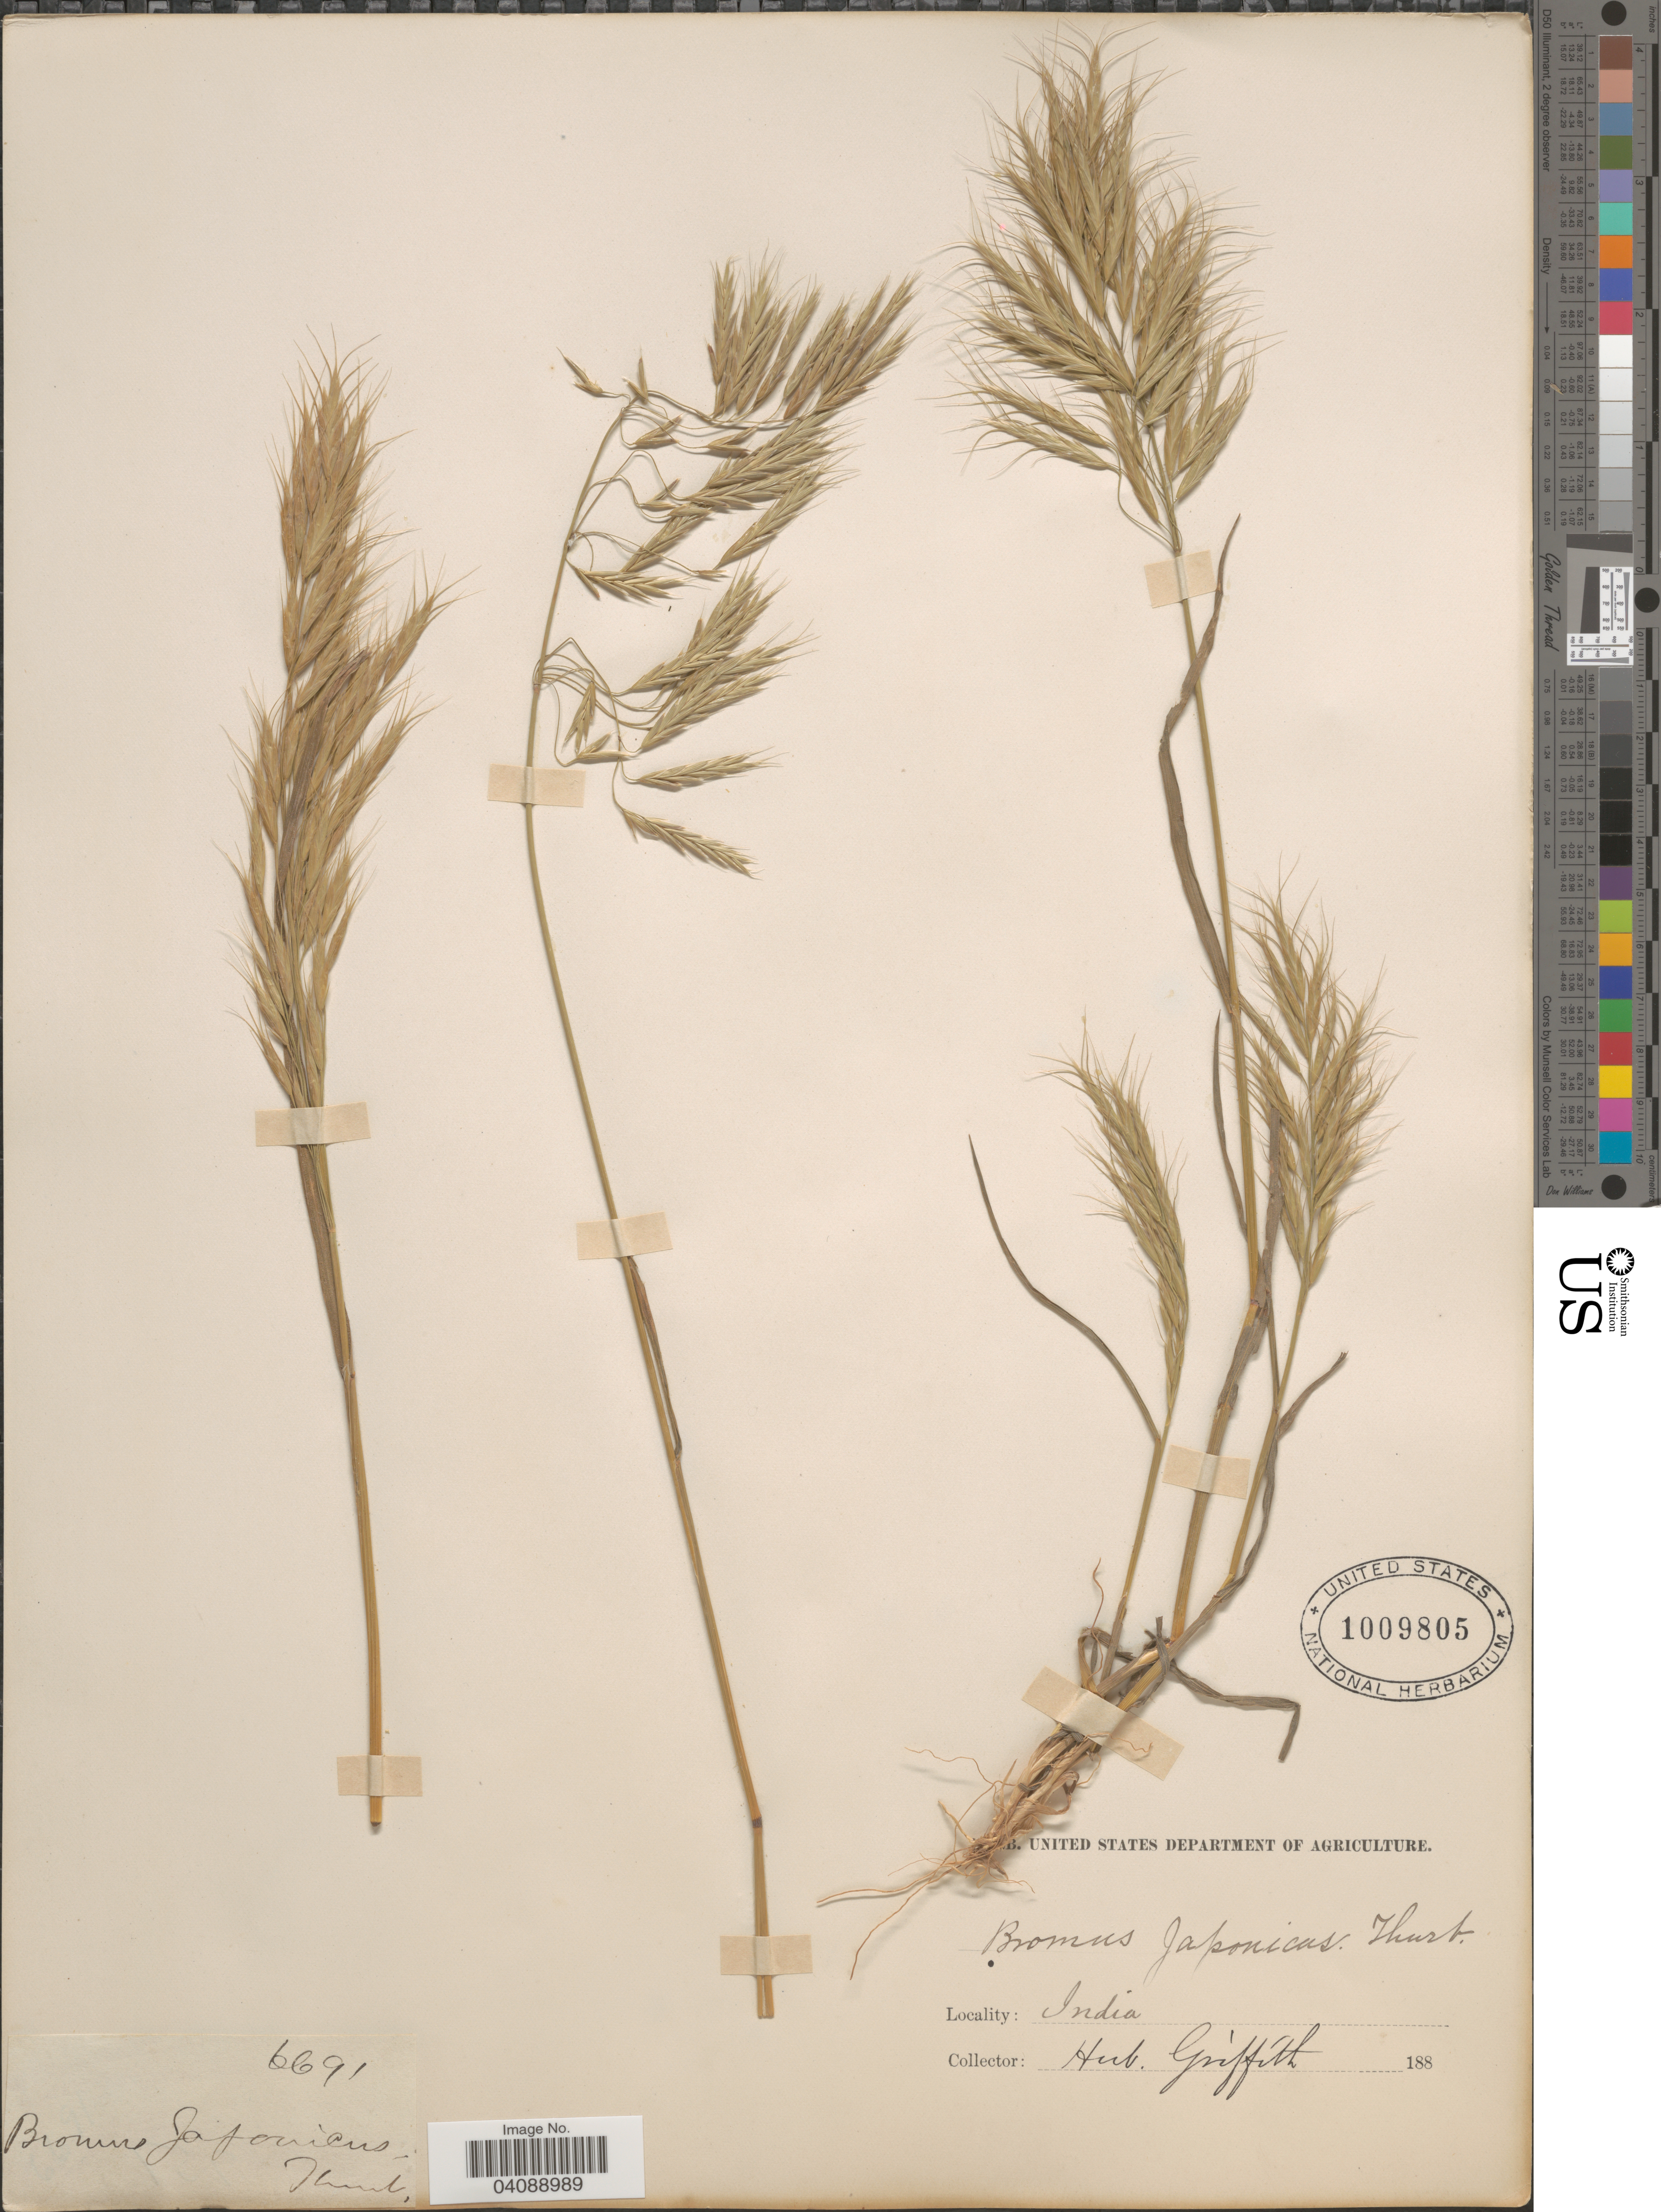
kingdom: Plantae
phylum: Tracheophyta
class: Liliopsida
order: Poales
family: Poaceae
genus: Bromus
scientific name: Bromus japonicus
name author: Houtt.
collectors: ex herb. Griffith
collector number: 6691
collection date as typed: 188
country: India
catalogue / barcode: US 1009805